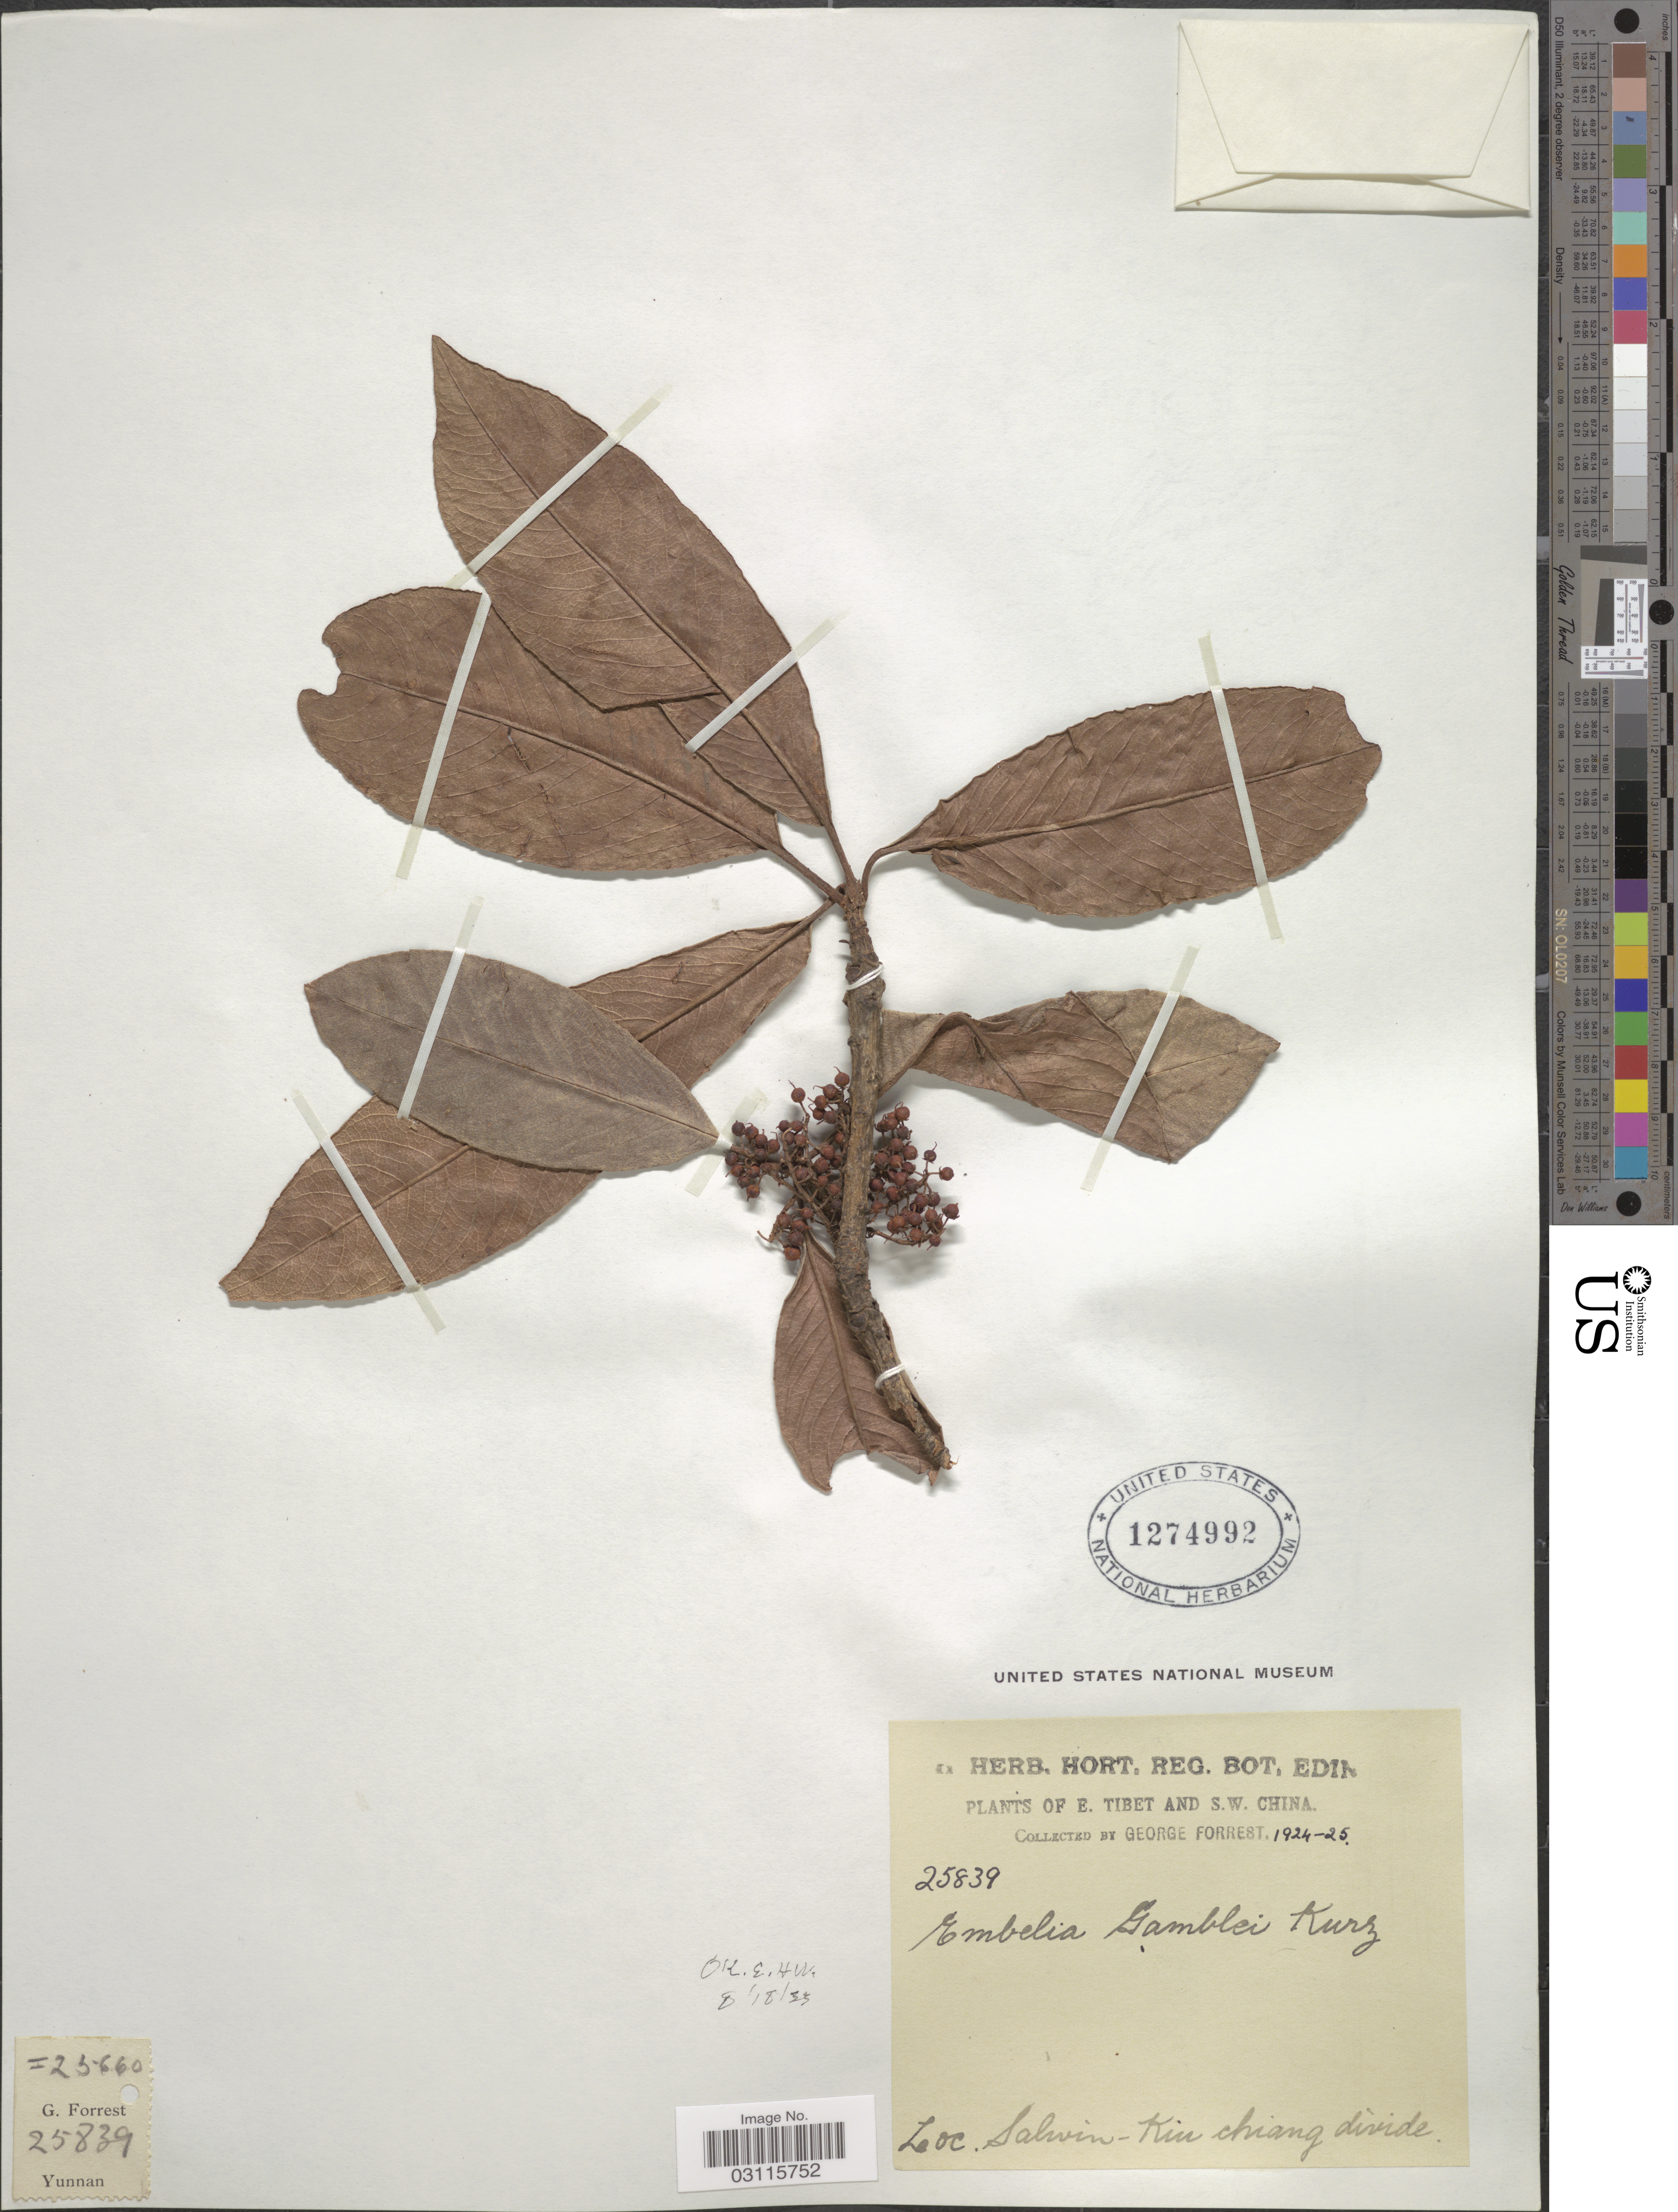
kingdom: Plantae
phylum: Tracheophyta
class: Magnoliopsida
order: Ericales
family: Primulaceae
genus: Embelia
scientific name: Embelia gamblei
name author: Kurz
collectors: G. Forrest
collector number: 25839/25660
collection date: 1924/1925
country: China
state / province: Yunnan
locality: E. Tibet and S.W. China. Salwin-Kiu Chiang divide.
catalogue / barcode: US 1274992